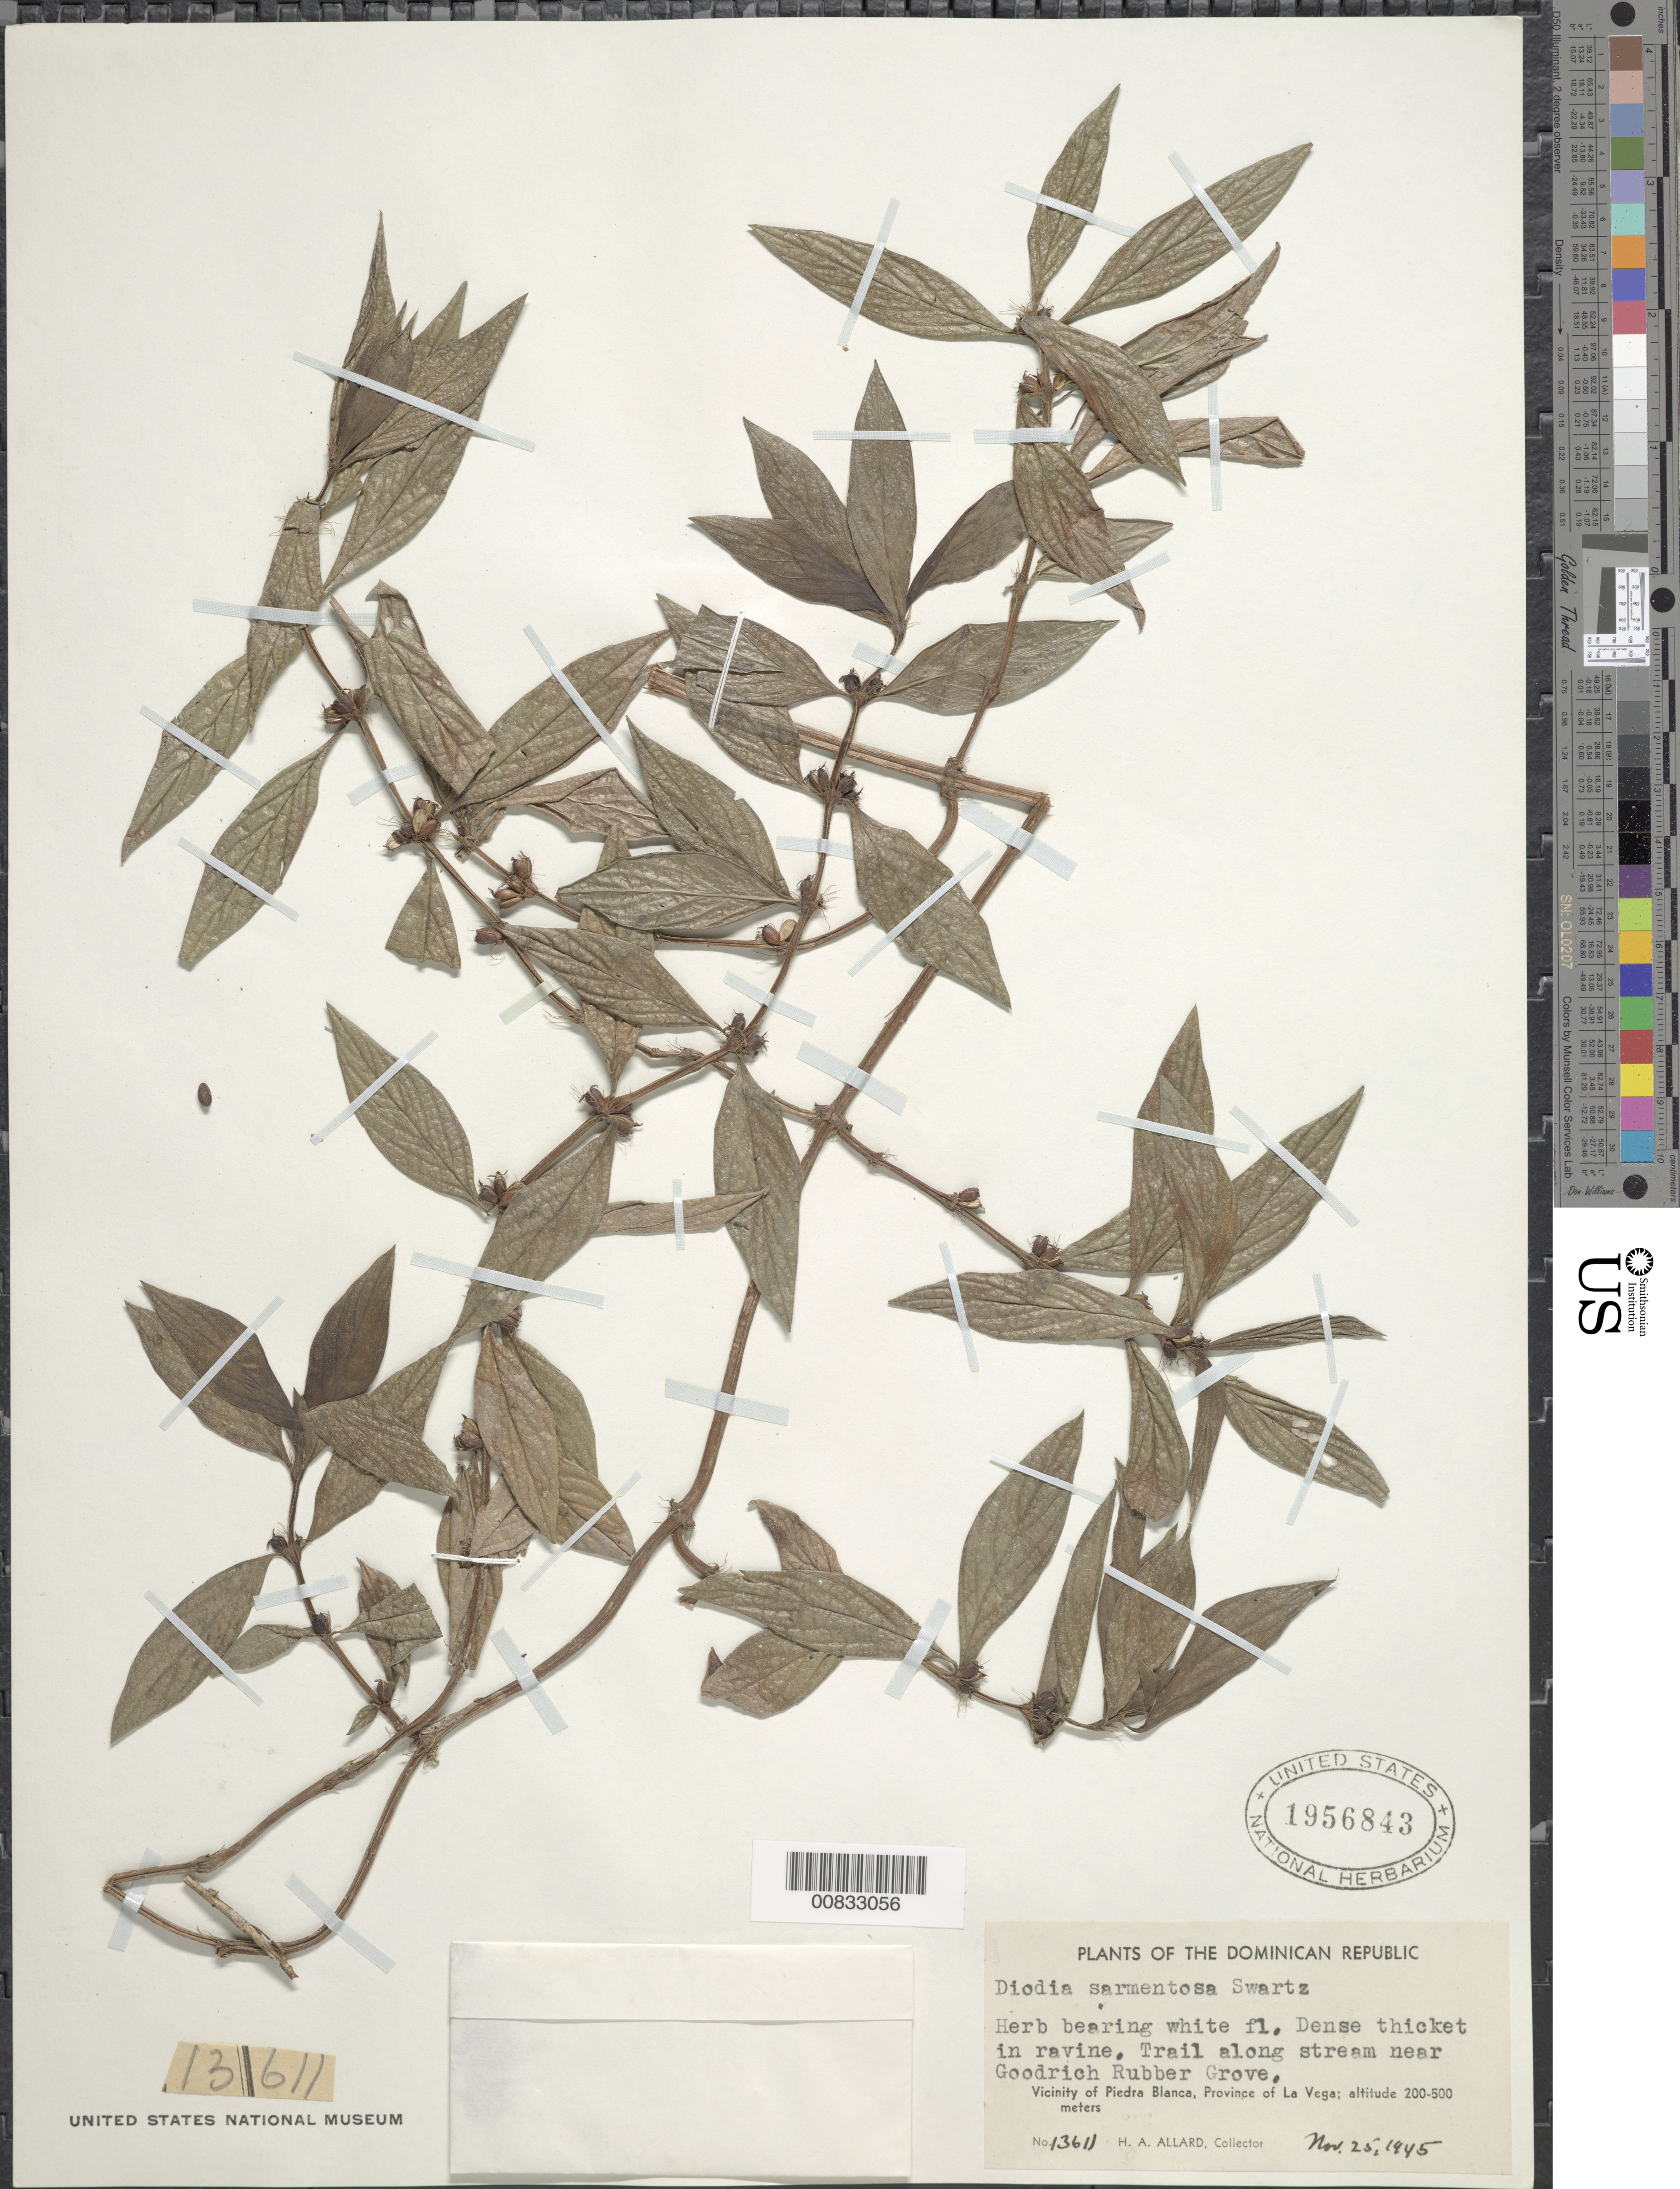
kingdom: Plantae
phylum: Tracheophyta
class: Magnoliopsida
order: Gentianales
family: Rubiaceae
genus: Diodia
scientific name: Diodia sarmentosa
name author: Sw.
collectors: H. A. Allard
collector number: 13611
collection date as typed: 25 Nov 1945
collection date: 1945-11-25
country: Dominican Republic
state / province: La Vega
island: Hispaniola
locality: Vicinity of Piedra Blanca, trail along stream near Goodrich Rubber Grove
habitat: Dense thicket in ravine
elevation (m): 200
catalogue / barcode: US 1956843